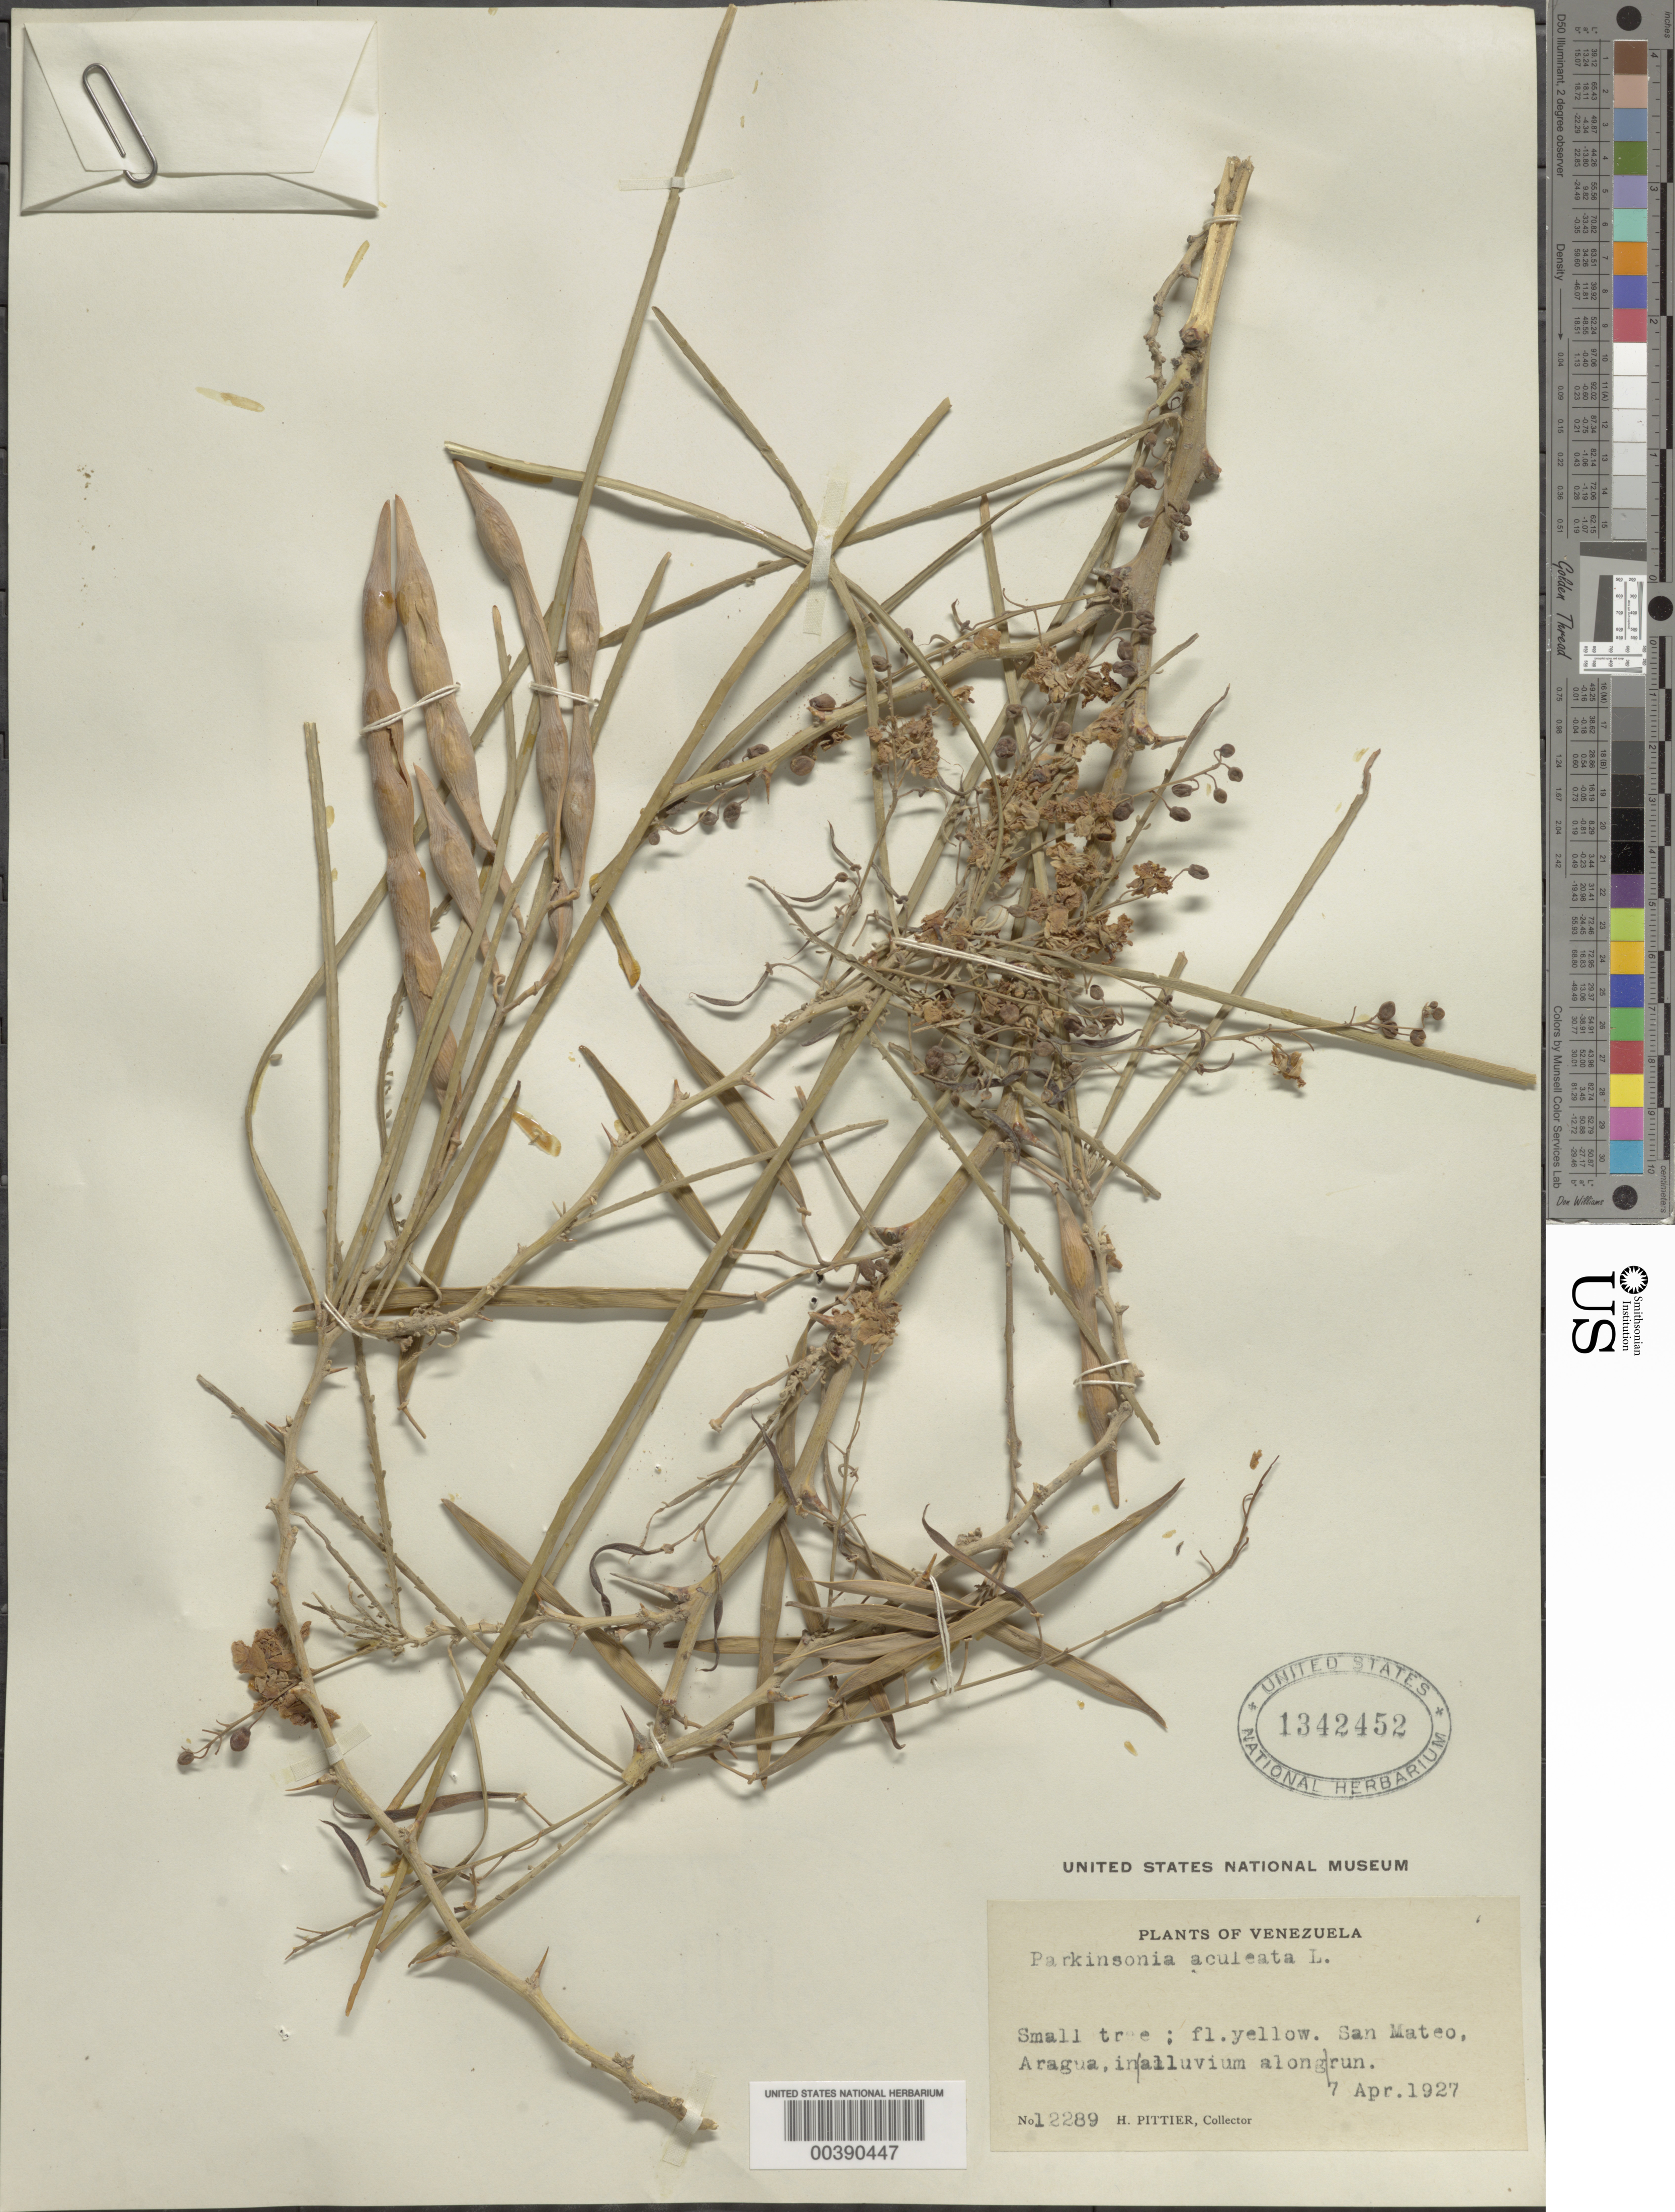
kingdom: Plantae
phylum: Tracheophyta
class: Magnoliopsida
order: Fabales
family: Fabaceae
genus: Parkinsonia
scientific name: Parkinsonia aculeata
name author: L.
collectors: H. F. Pittier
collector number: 12289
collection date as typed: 07 Apr 1927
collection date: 1927-04-07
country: Venezuela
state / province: Aragua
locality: San mateo along run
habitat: In alluvium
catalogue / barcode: US 1342452